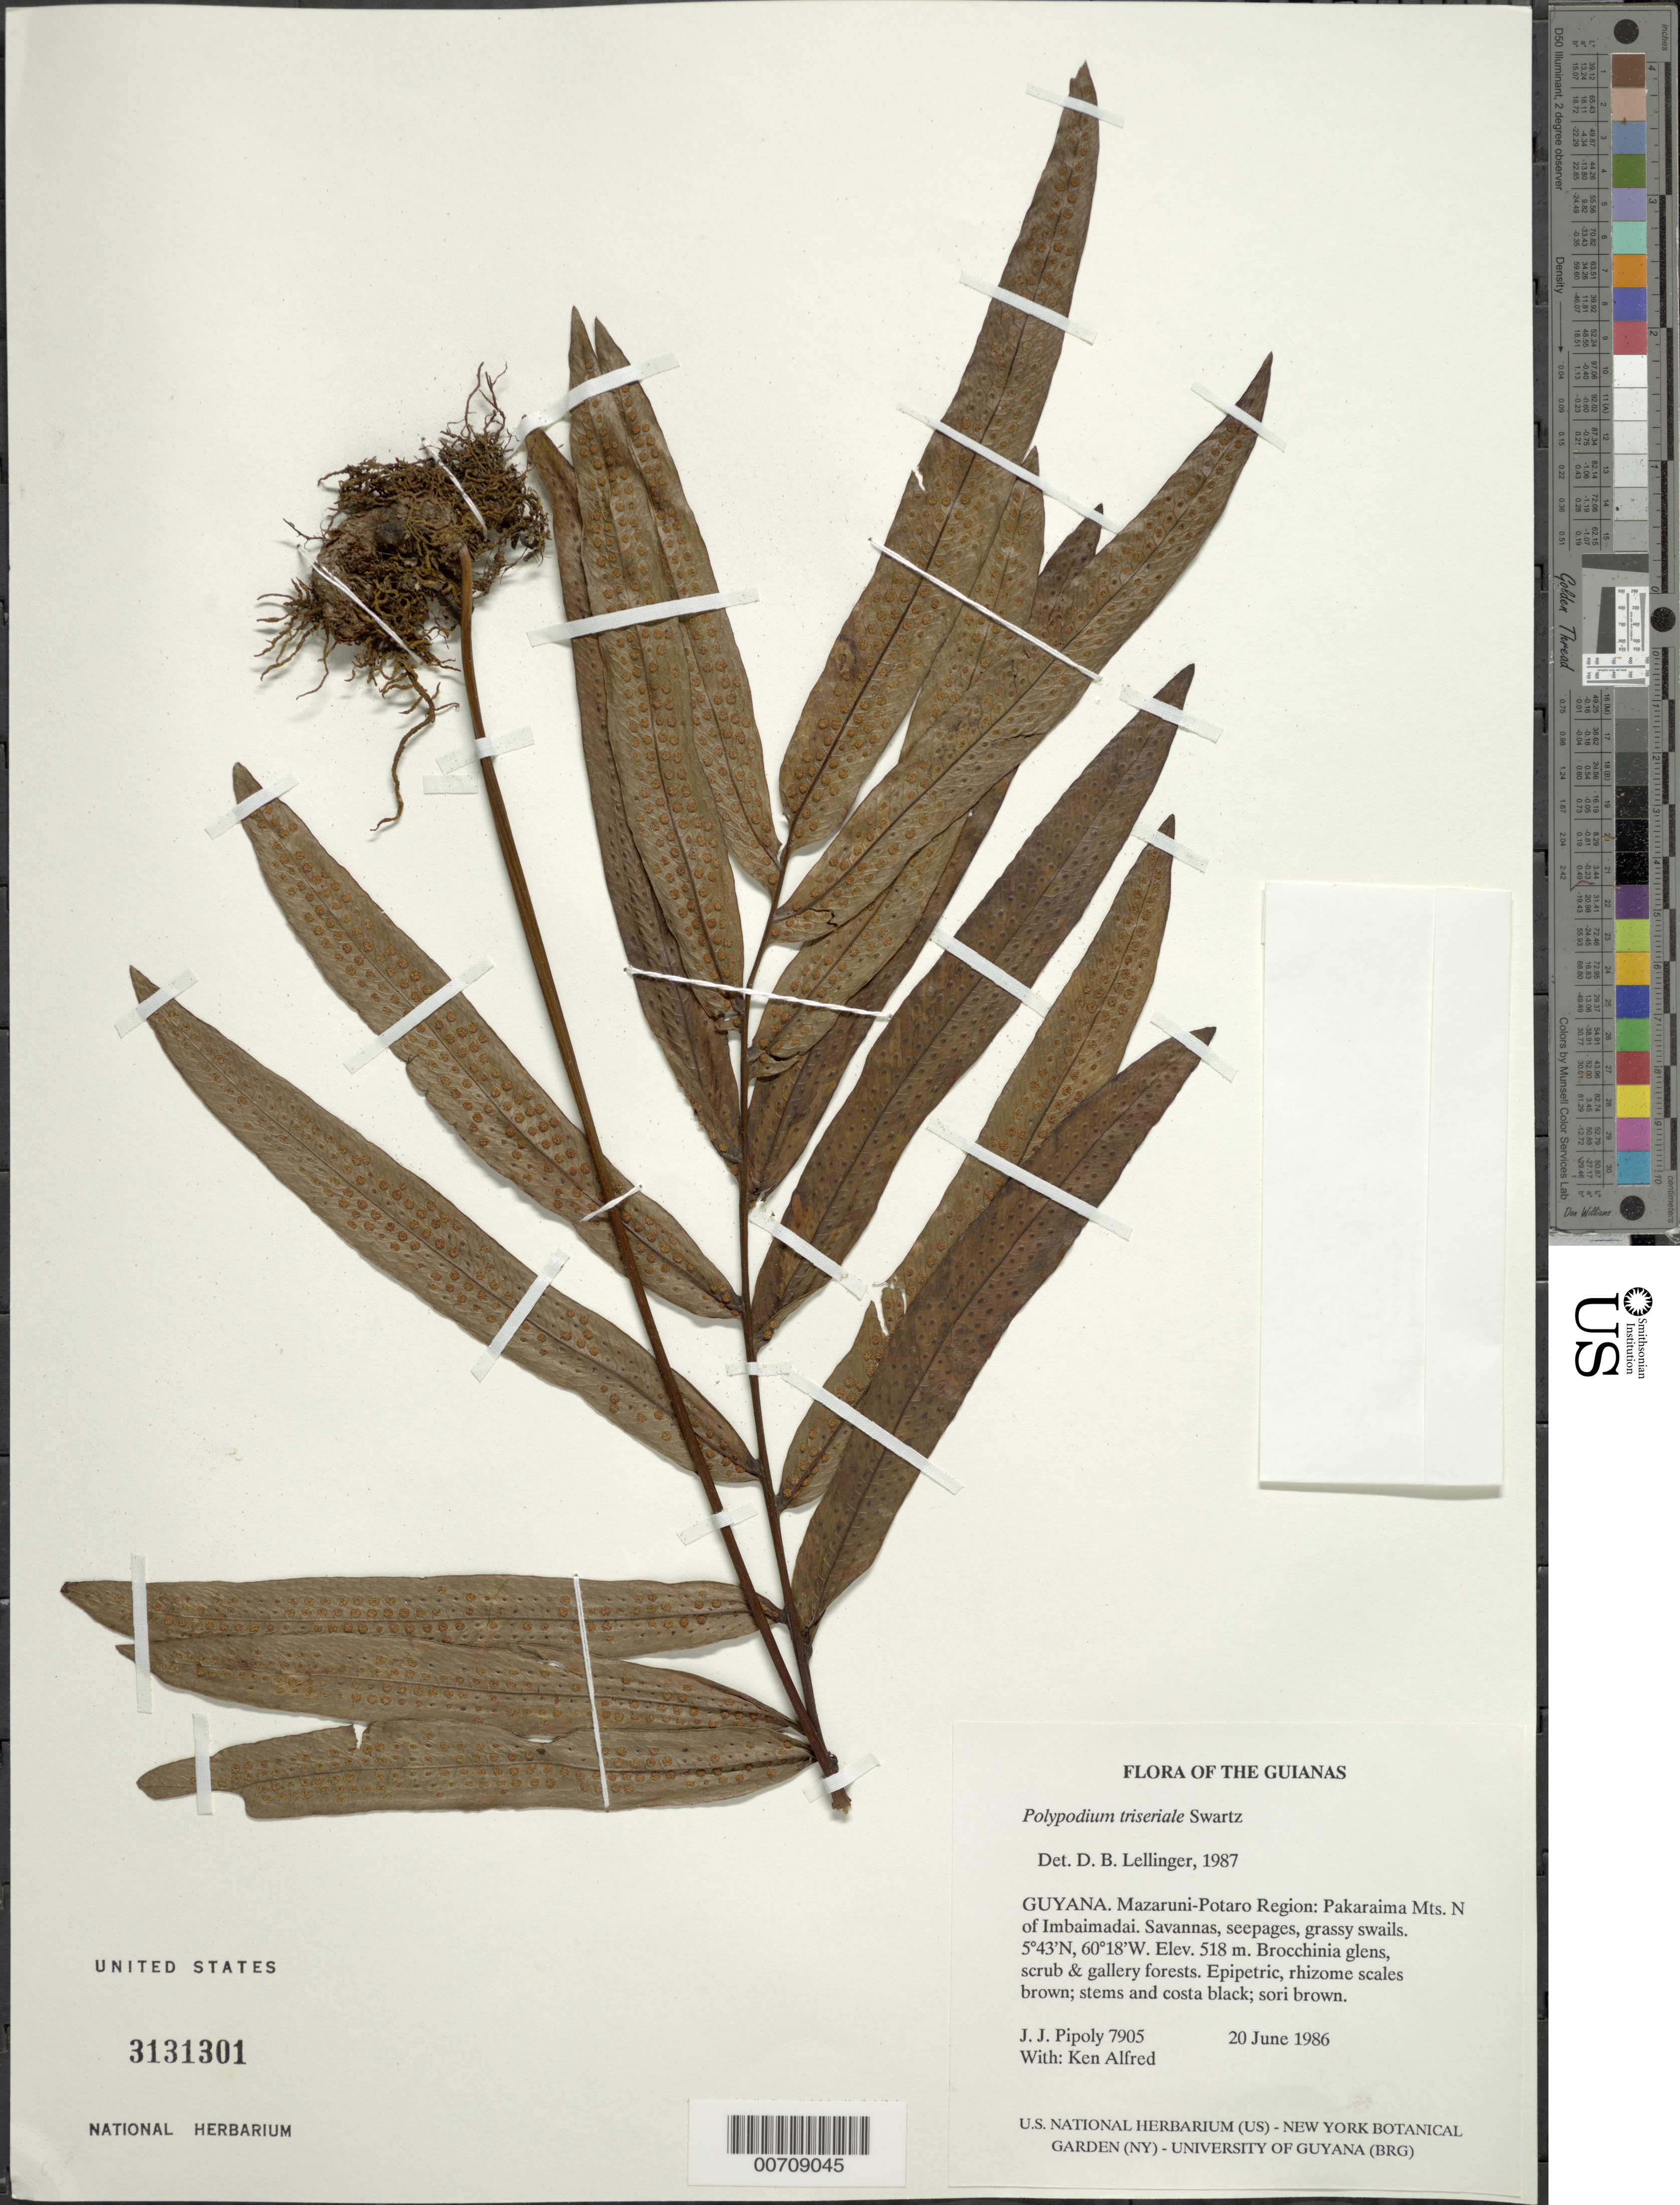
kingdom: Plantae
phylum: Tracheophyta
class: Polypodiopsida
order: Polypodiales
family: Polypodiaceae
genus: Serpocaulon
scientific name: Serpocaulon triseriale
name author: (Sw.) A.R. Sm.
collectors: J. J. Pipoly & K. Alfred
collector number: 7905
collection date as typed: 20 June 1986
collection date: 1986-06-20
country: Guyana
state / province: Cuyuni-Mazaruni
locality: Pakaraima Mts. N of Imbaimadai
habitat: Savannas, seepages, grassy swails, Brocchinia glens, scrub & gallery forests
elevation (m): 518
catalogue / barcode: US 3131301